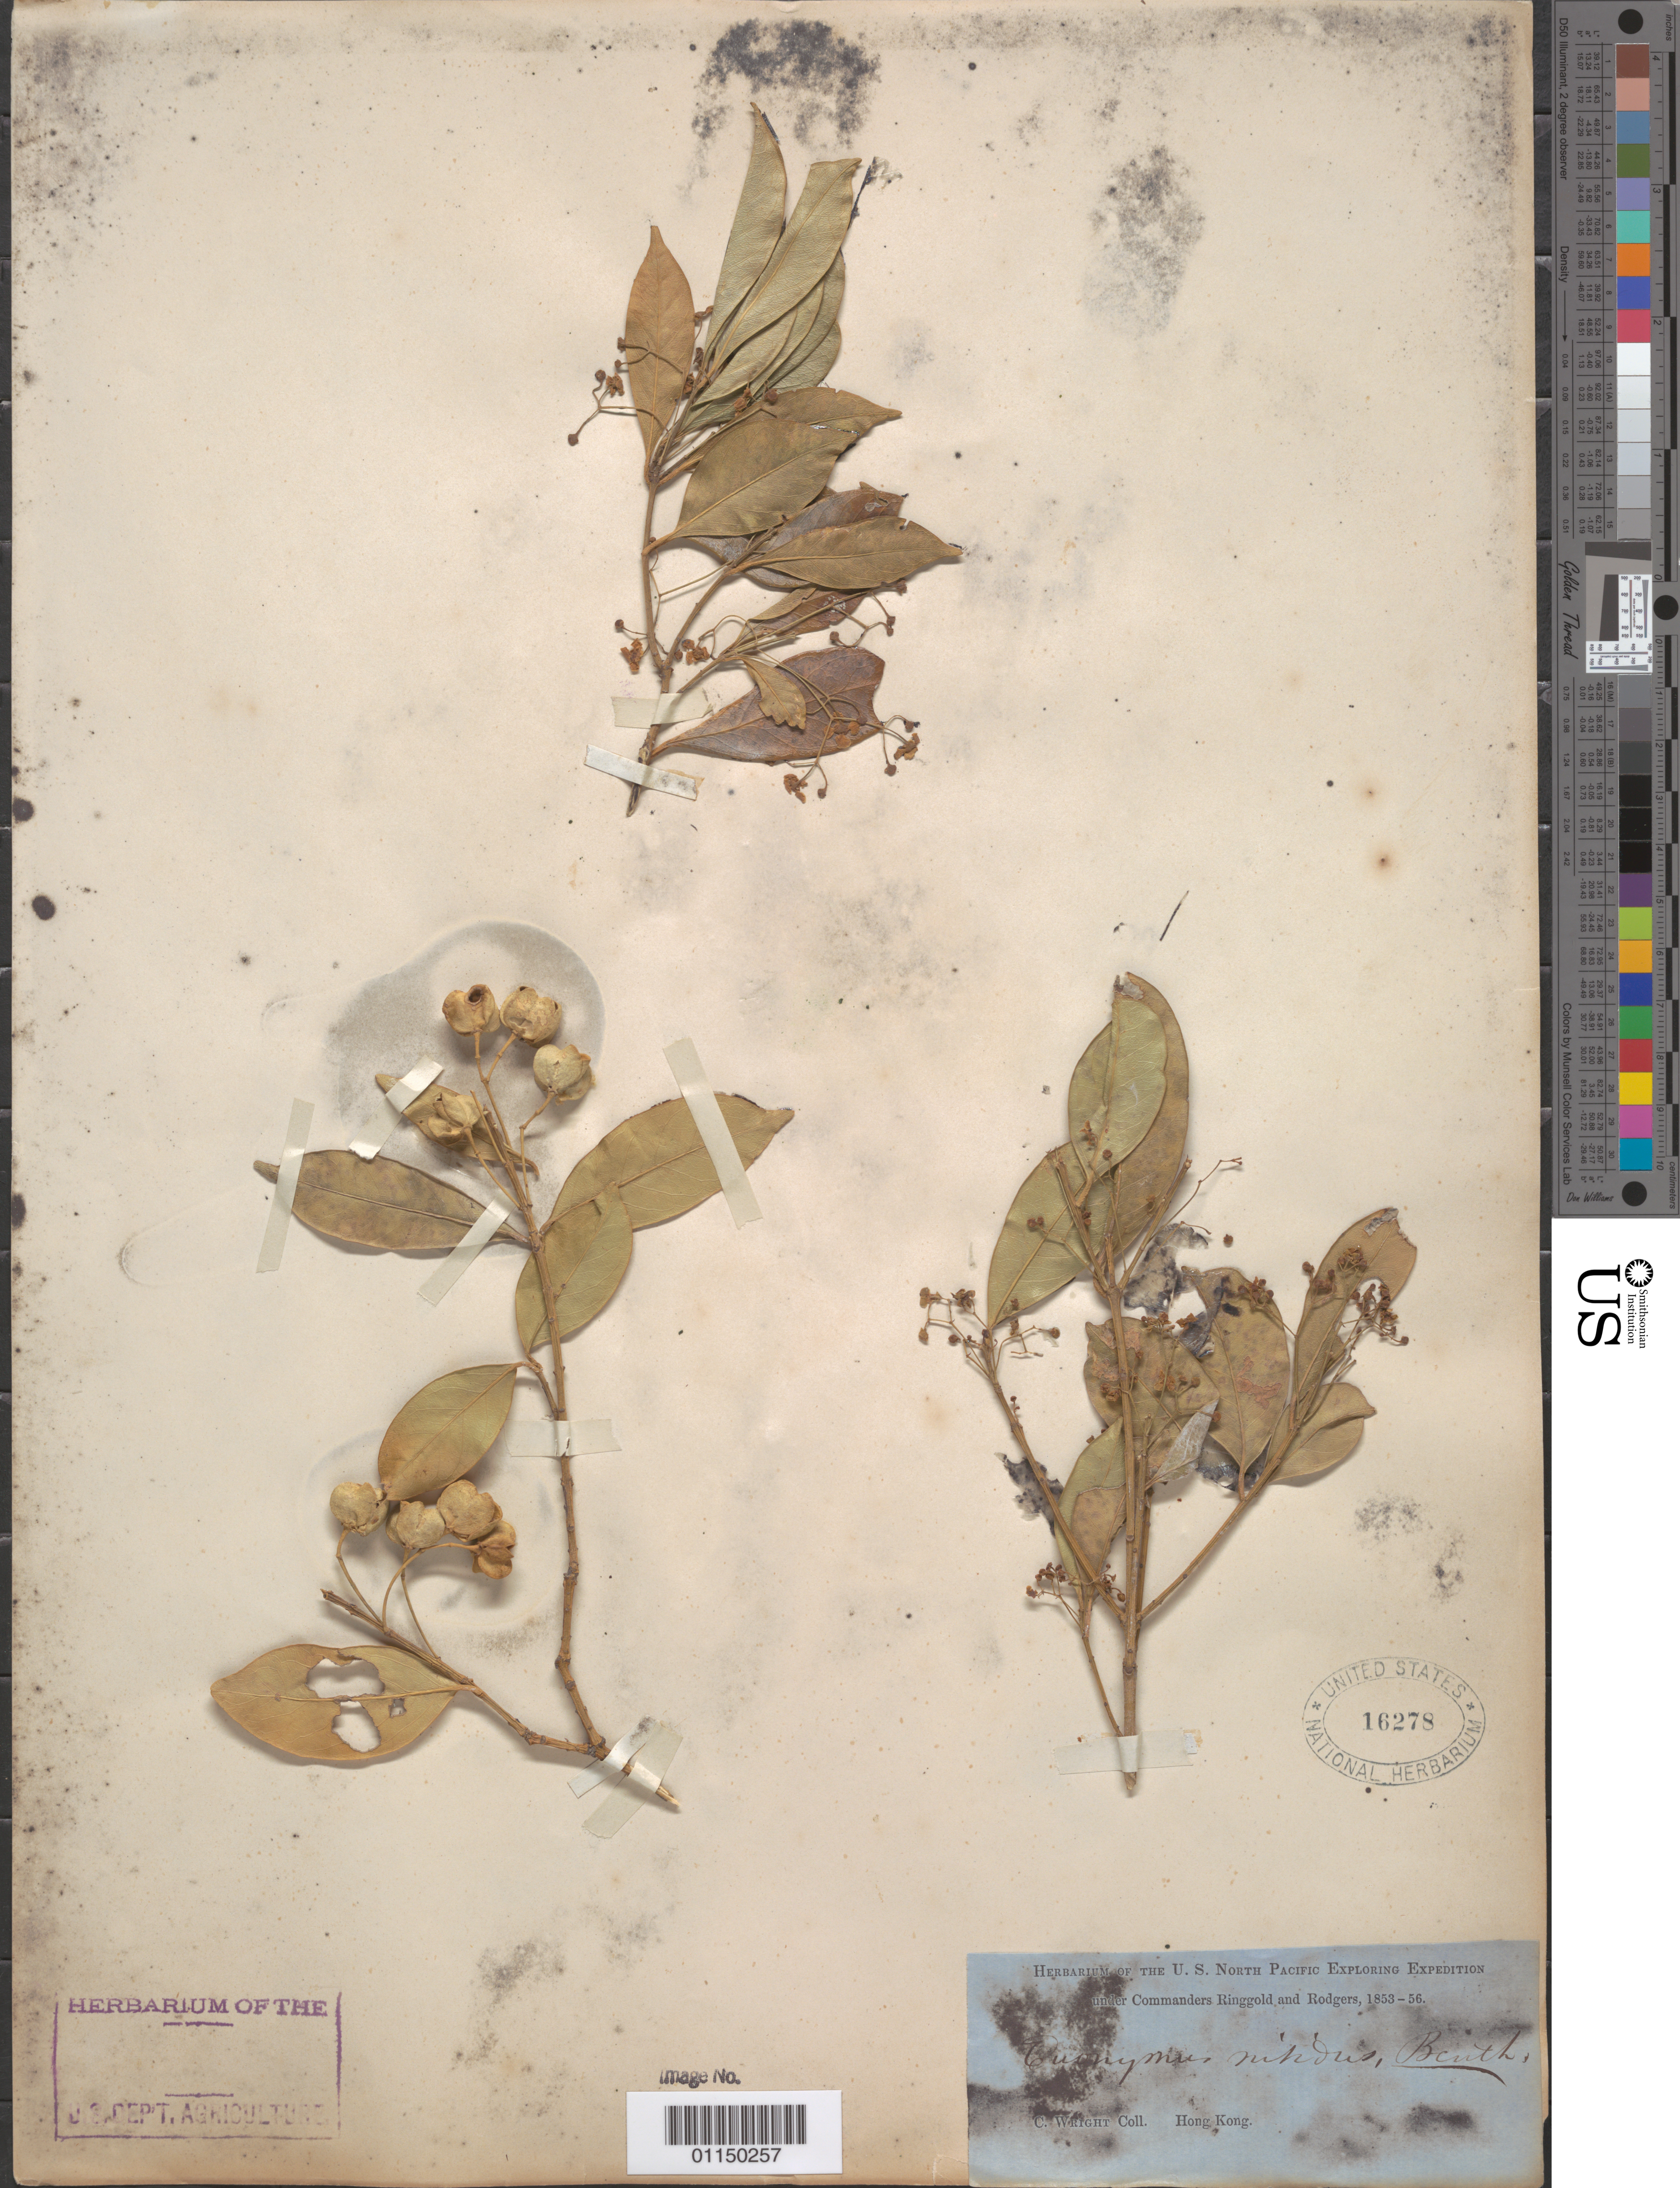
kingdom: Plantae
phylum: Tracheophyta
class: Magnoliopsida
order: Celastrales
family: Celastraceae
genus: Euonymus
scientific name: Euonymus nitidus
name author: Benth.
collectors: C. Wright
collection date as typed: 1853 to -- -- 1856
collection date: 1853/1856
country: China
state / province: Hong Kong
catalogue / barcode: US 16278